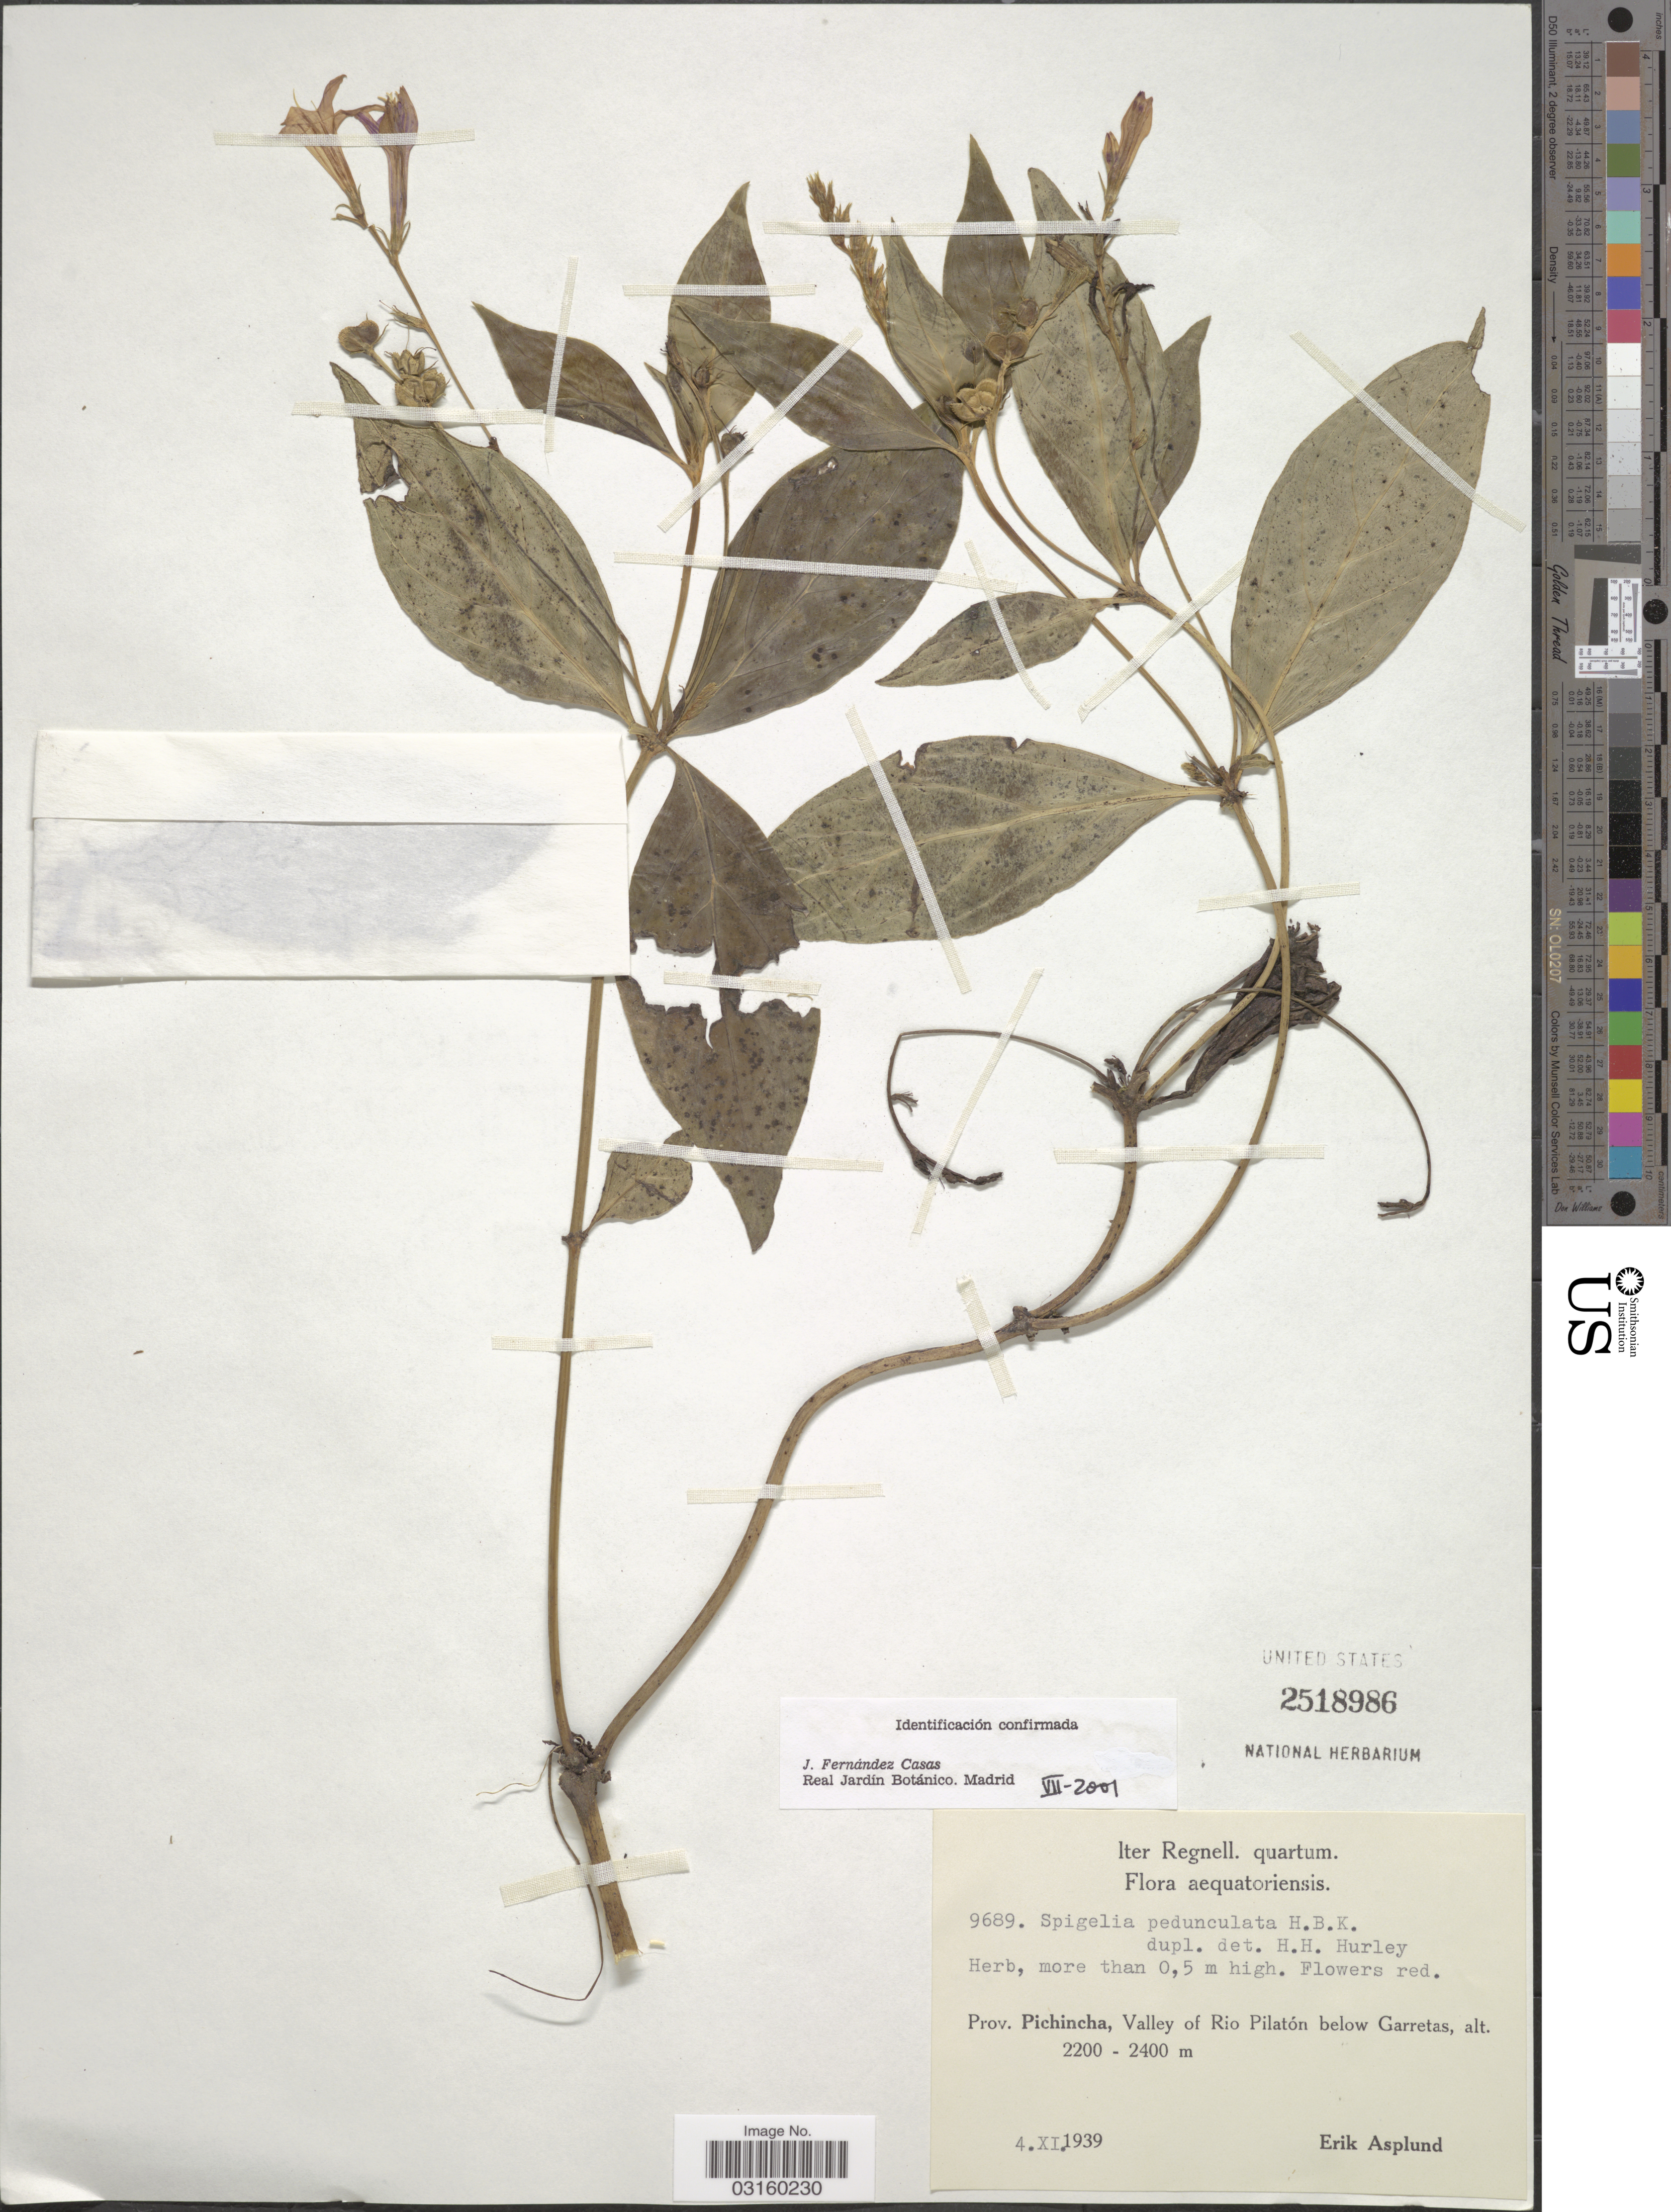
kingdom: Plantae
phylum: Tracheophyta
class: Magnoliopsida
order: Gentianales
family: Loganiaceae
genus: Spigelia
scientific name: Spigelia pedunculata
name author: Kunth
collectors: E. Asplund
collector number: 9689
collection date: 1939-11-04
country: Ecuador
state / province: Pichincha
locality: Prov. Pichincha, Valley of Rio Pilatón below Garretas.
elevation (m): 2200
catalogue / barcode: US 2518986